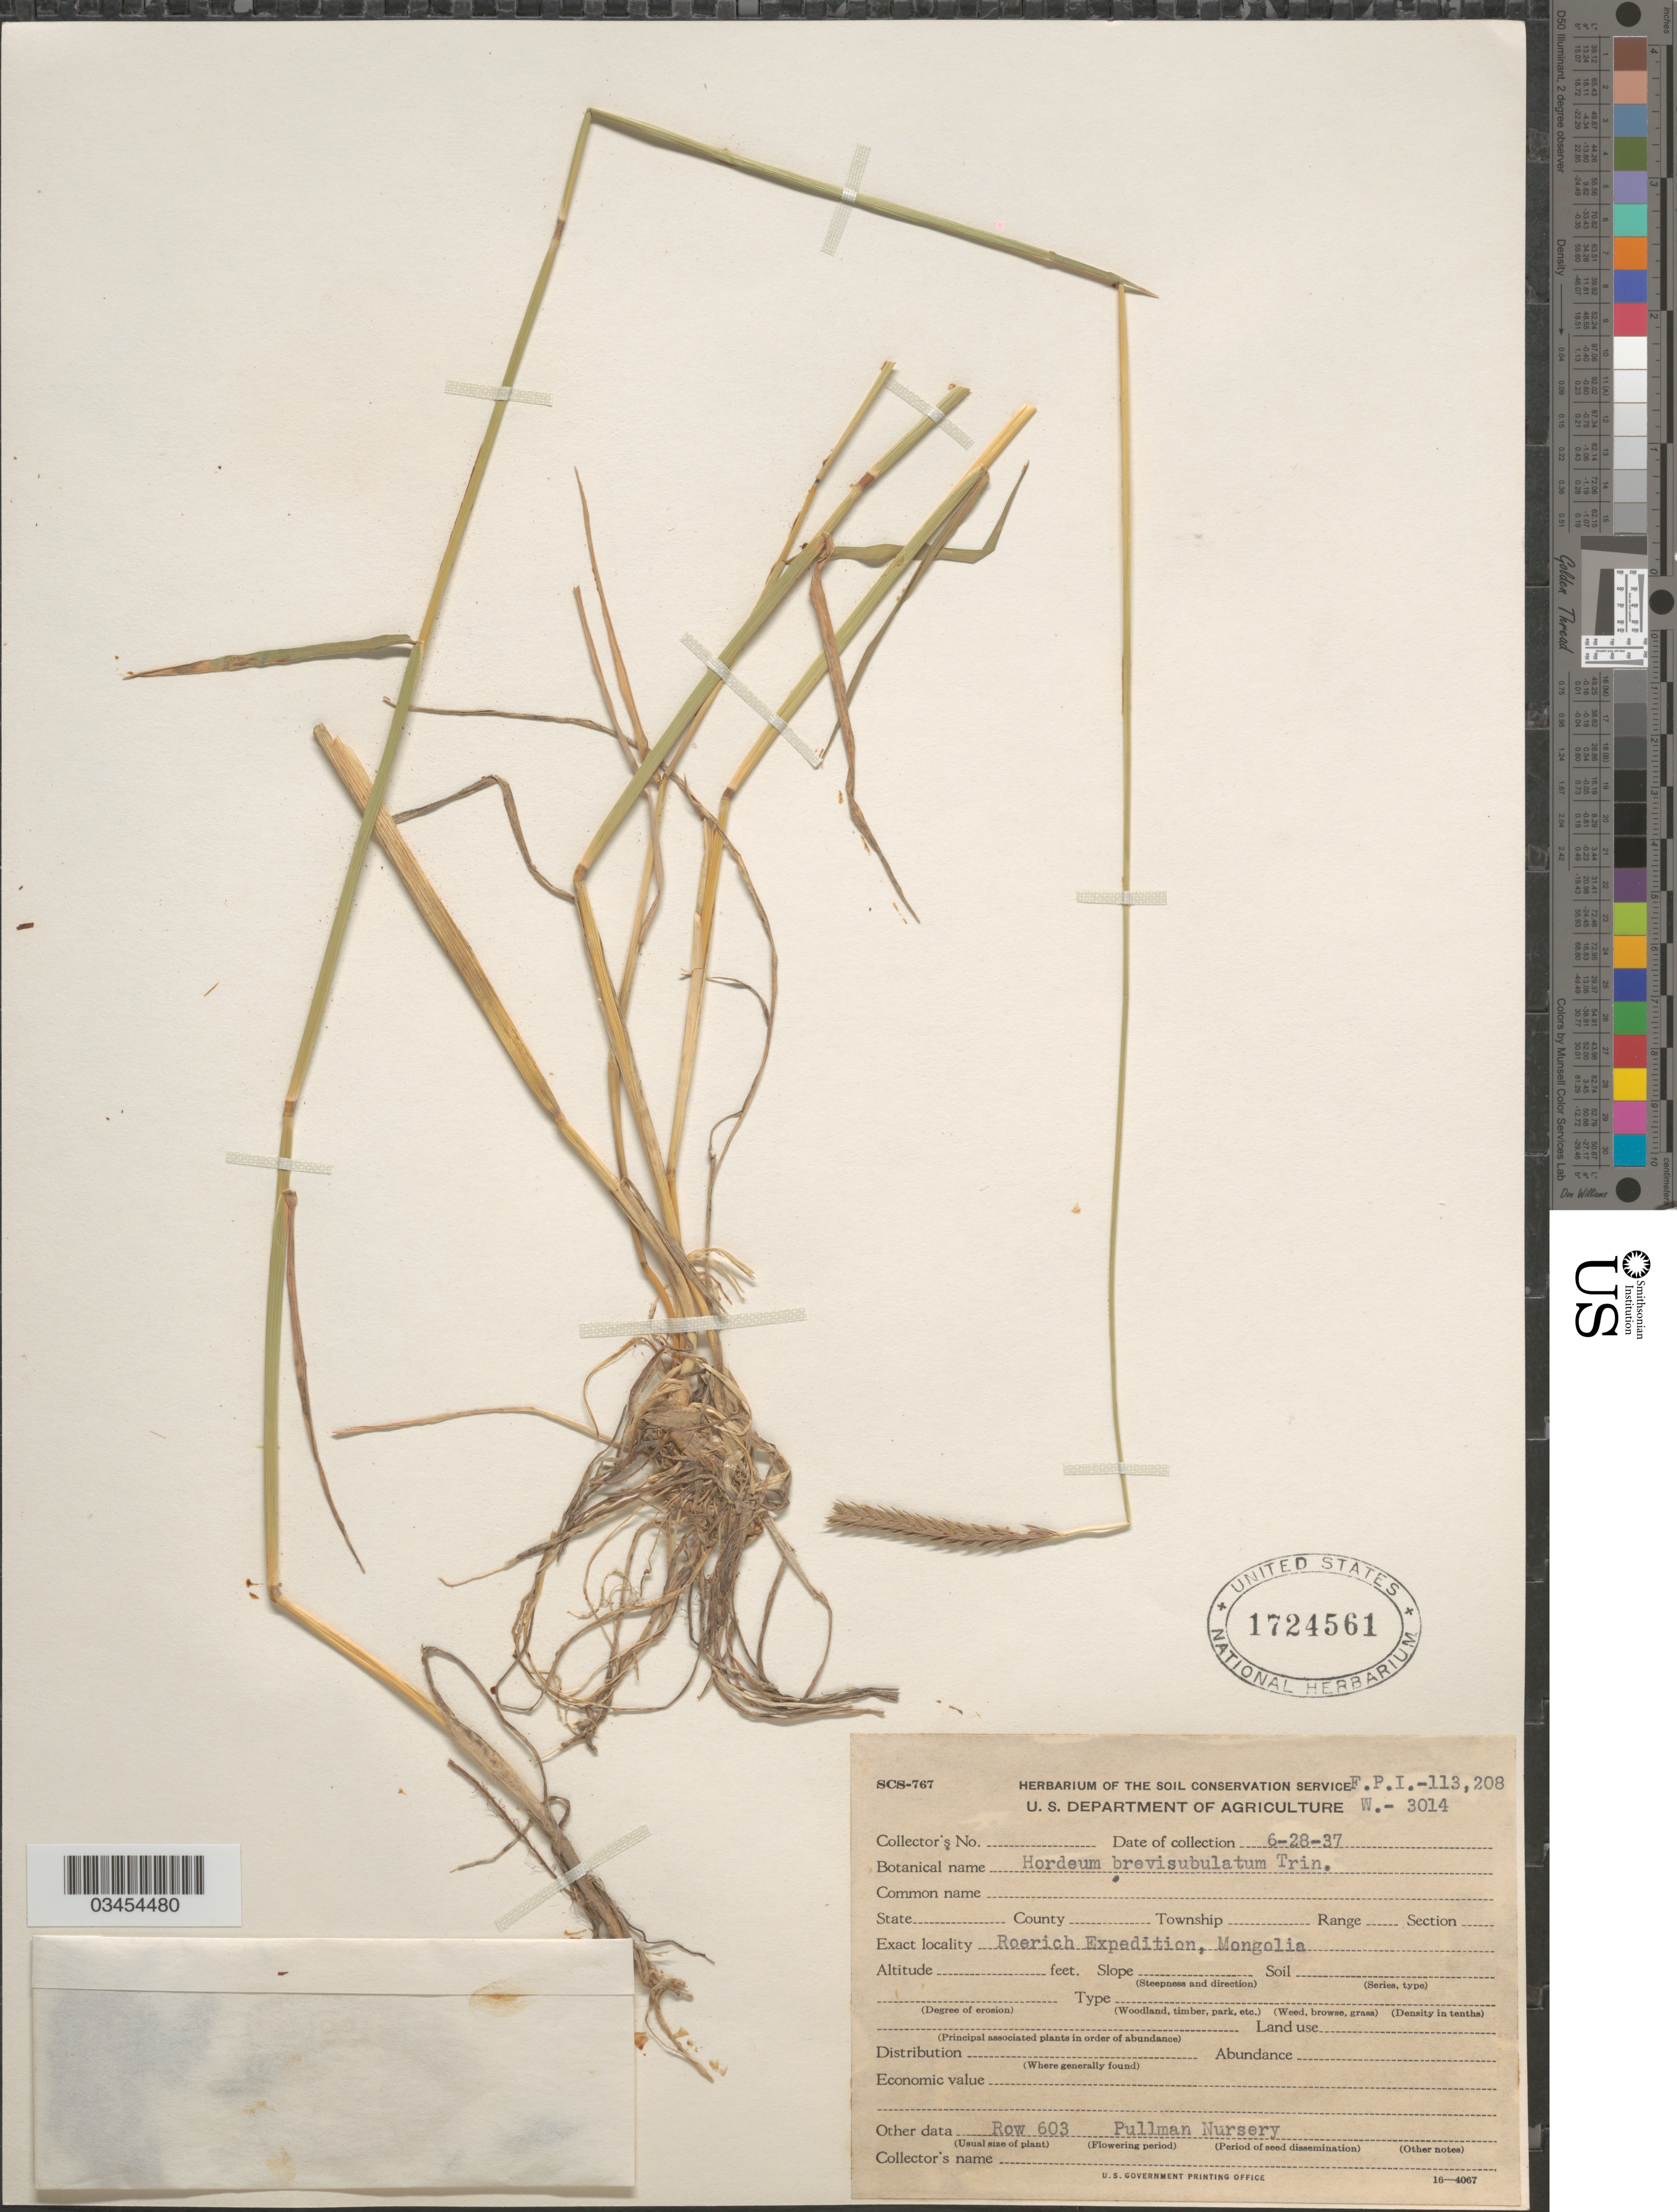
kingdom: Plantae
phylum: Tracheophyta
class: Liliopsida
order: Poales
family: Poaceae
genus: Hordeum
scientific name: Hordeum brevisubulatum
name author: (Trin.) Link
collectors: Soil Conservation Service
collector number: FPI113208/W3014?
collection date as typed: Transcribed d/m/y: 28/6/37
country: United States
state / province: Washington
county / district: Whitman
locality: Row 603. Pullman Nursery.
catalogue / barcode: US 1724561